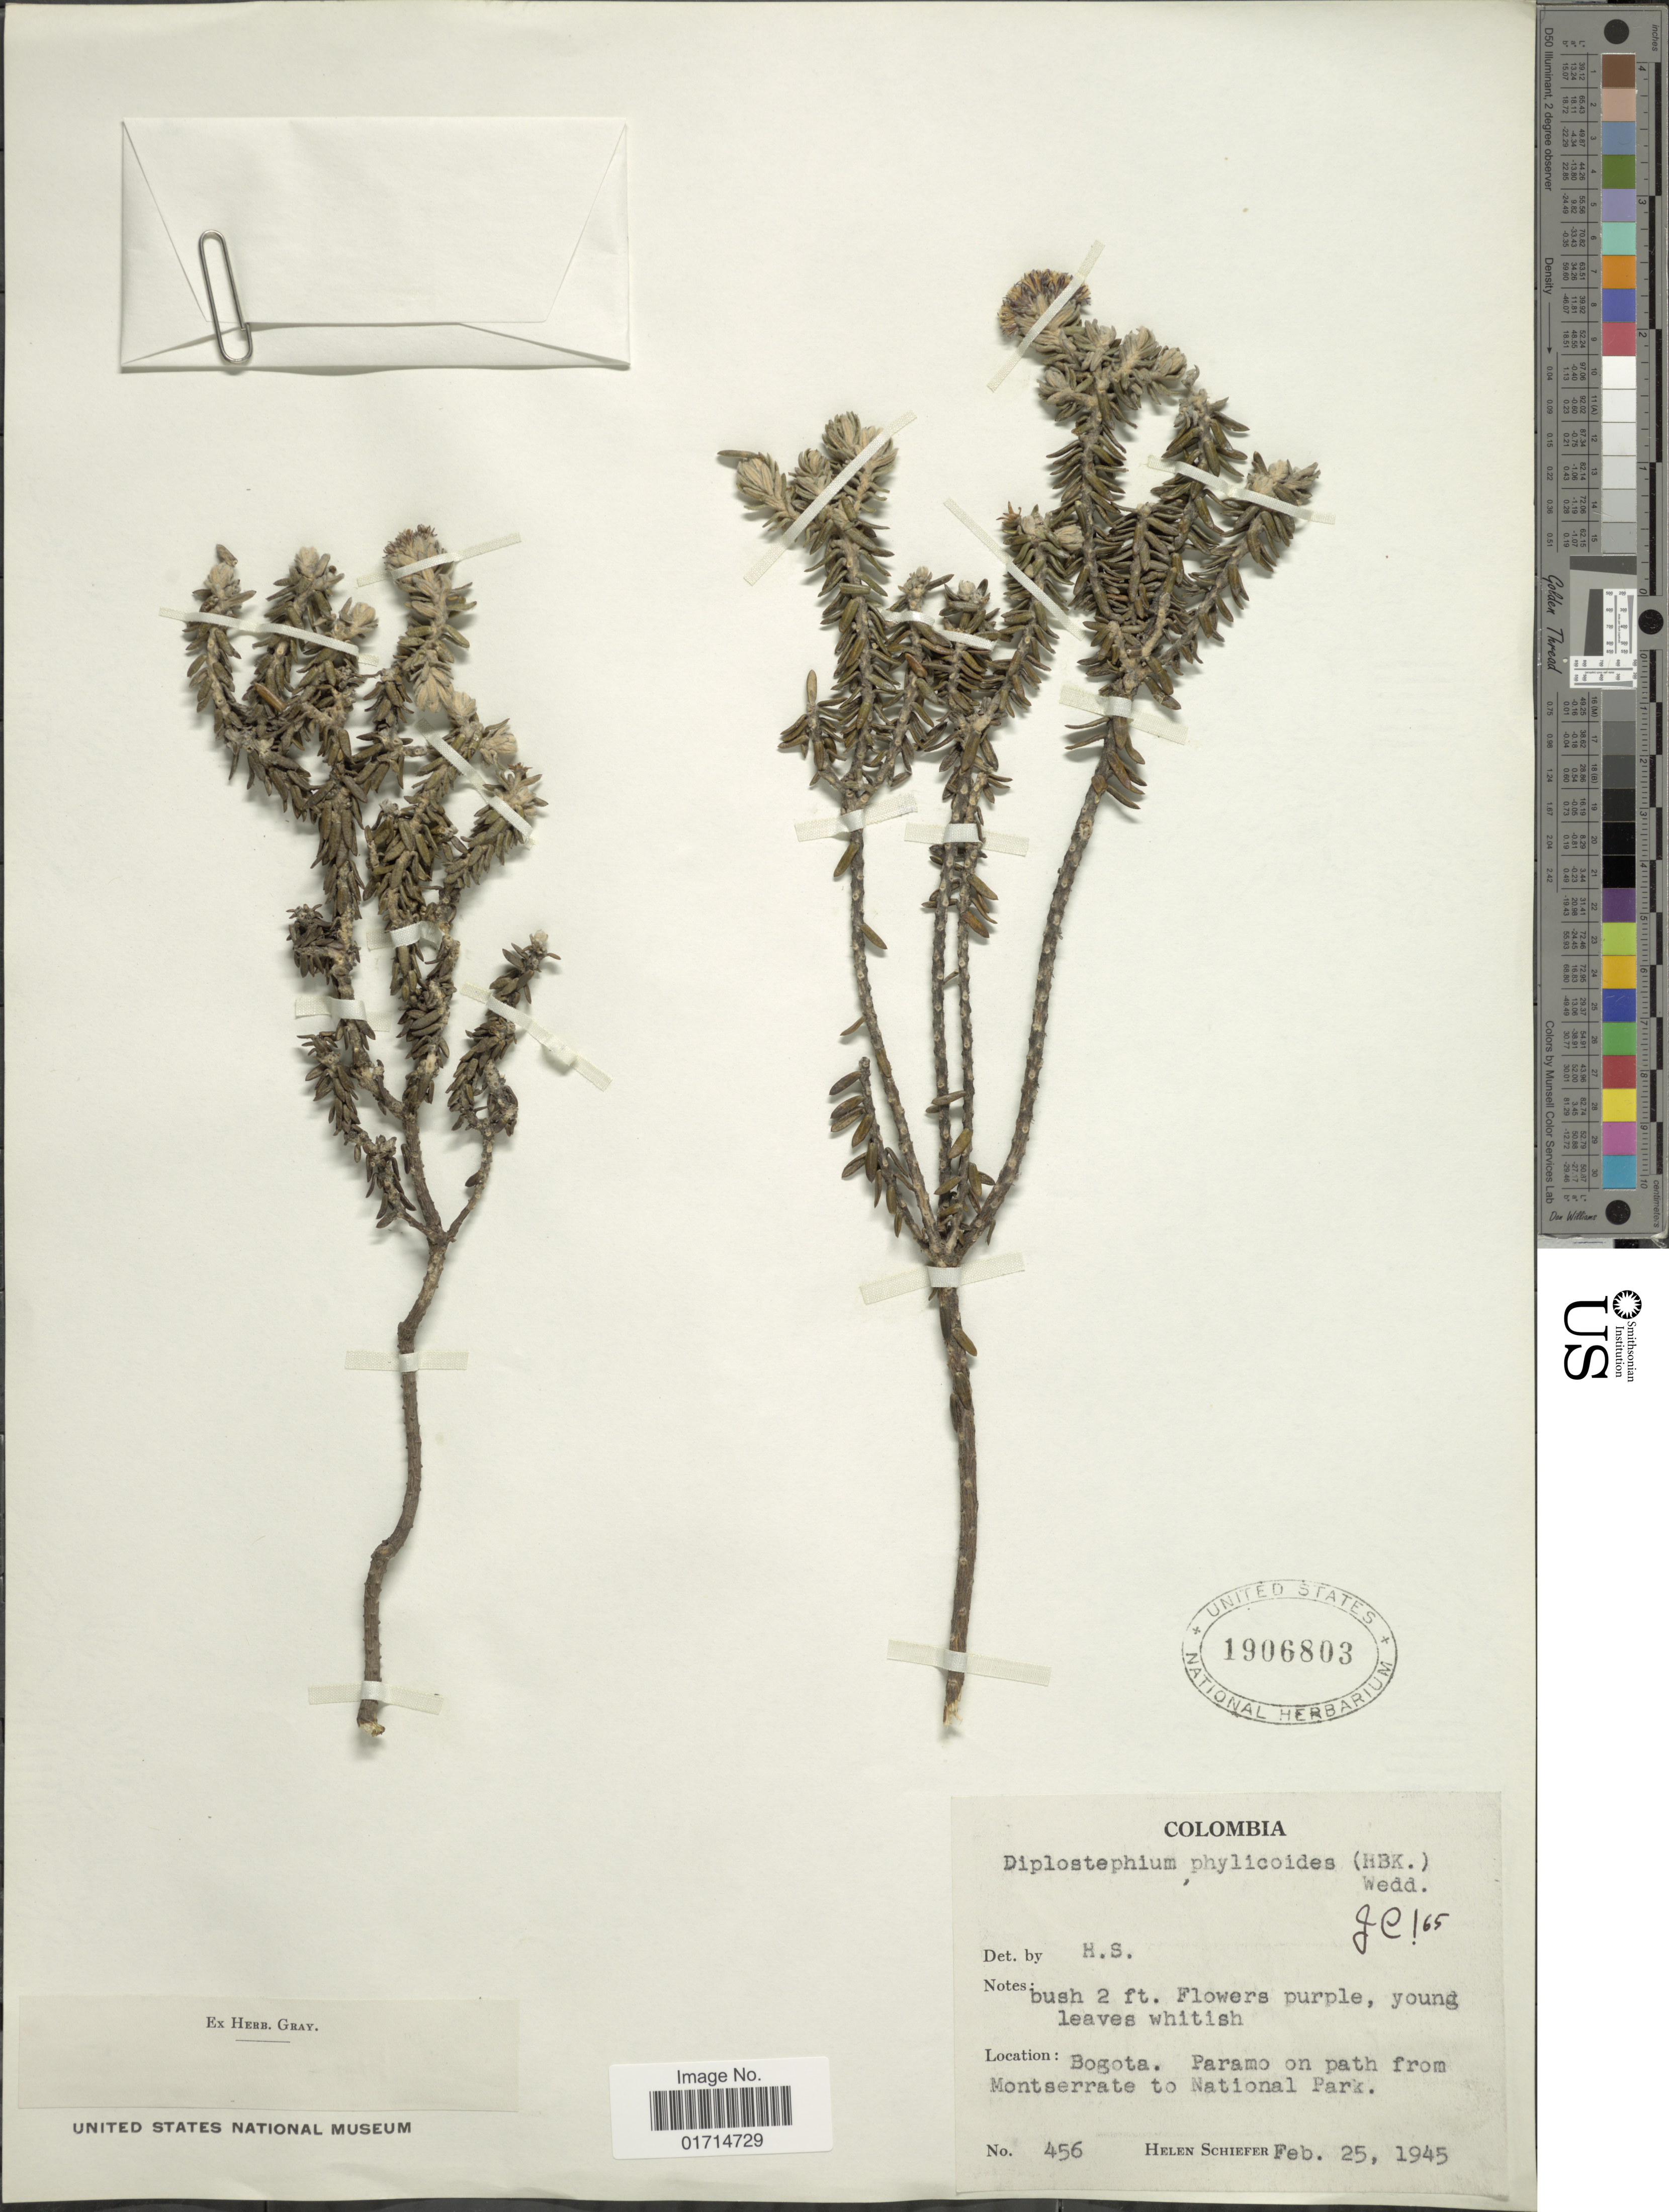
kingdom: Plantae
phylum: Tracheophyta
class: Magnoliopsida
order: Asterales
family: Asteraceae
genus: Diplostephium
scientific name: Diplostephium phylicoides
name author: (Kunth) Wedd.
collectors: H. Schiefer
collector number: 456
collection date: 1945-02-25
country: Colombia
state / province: Bogota D.C.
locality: Paramo on path from Montserrate to National Park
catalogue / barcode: US 1906803